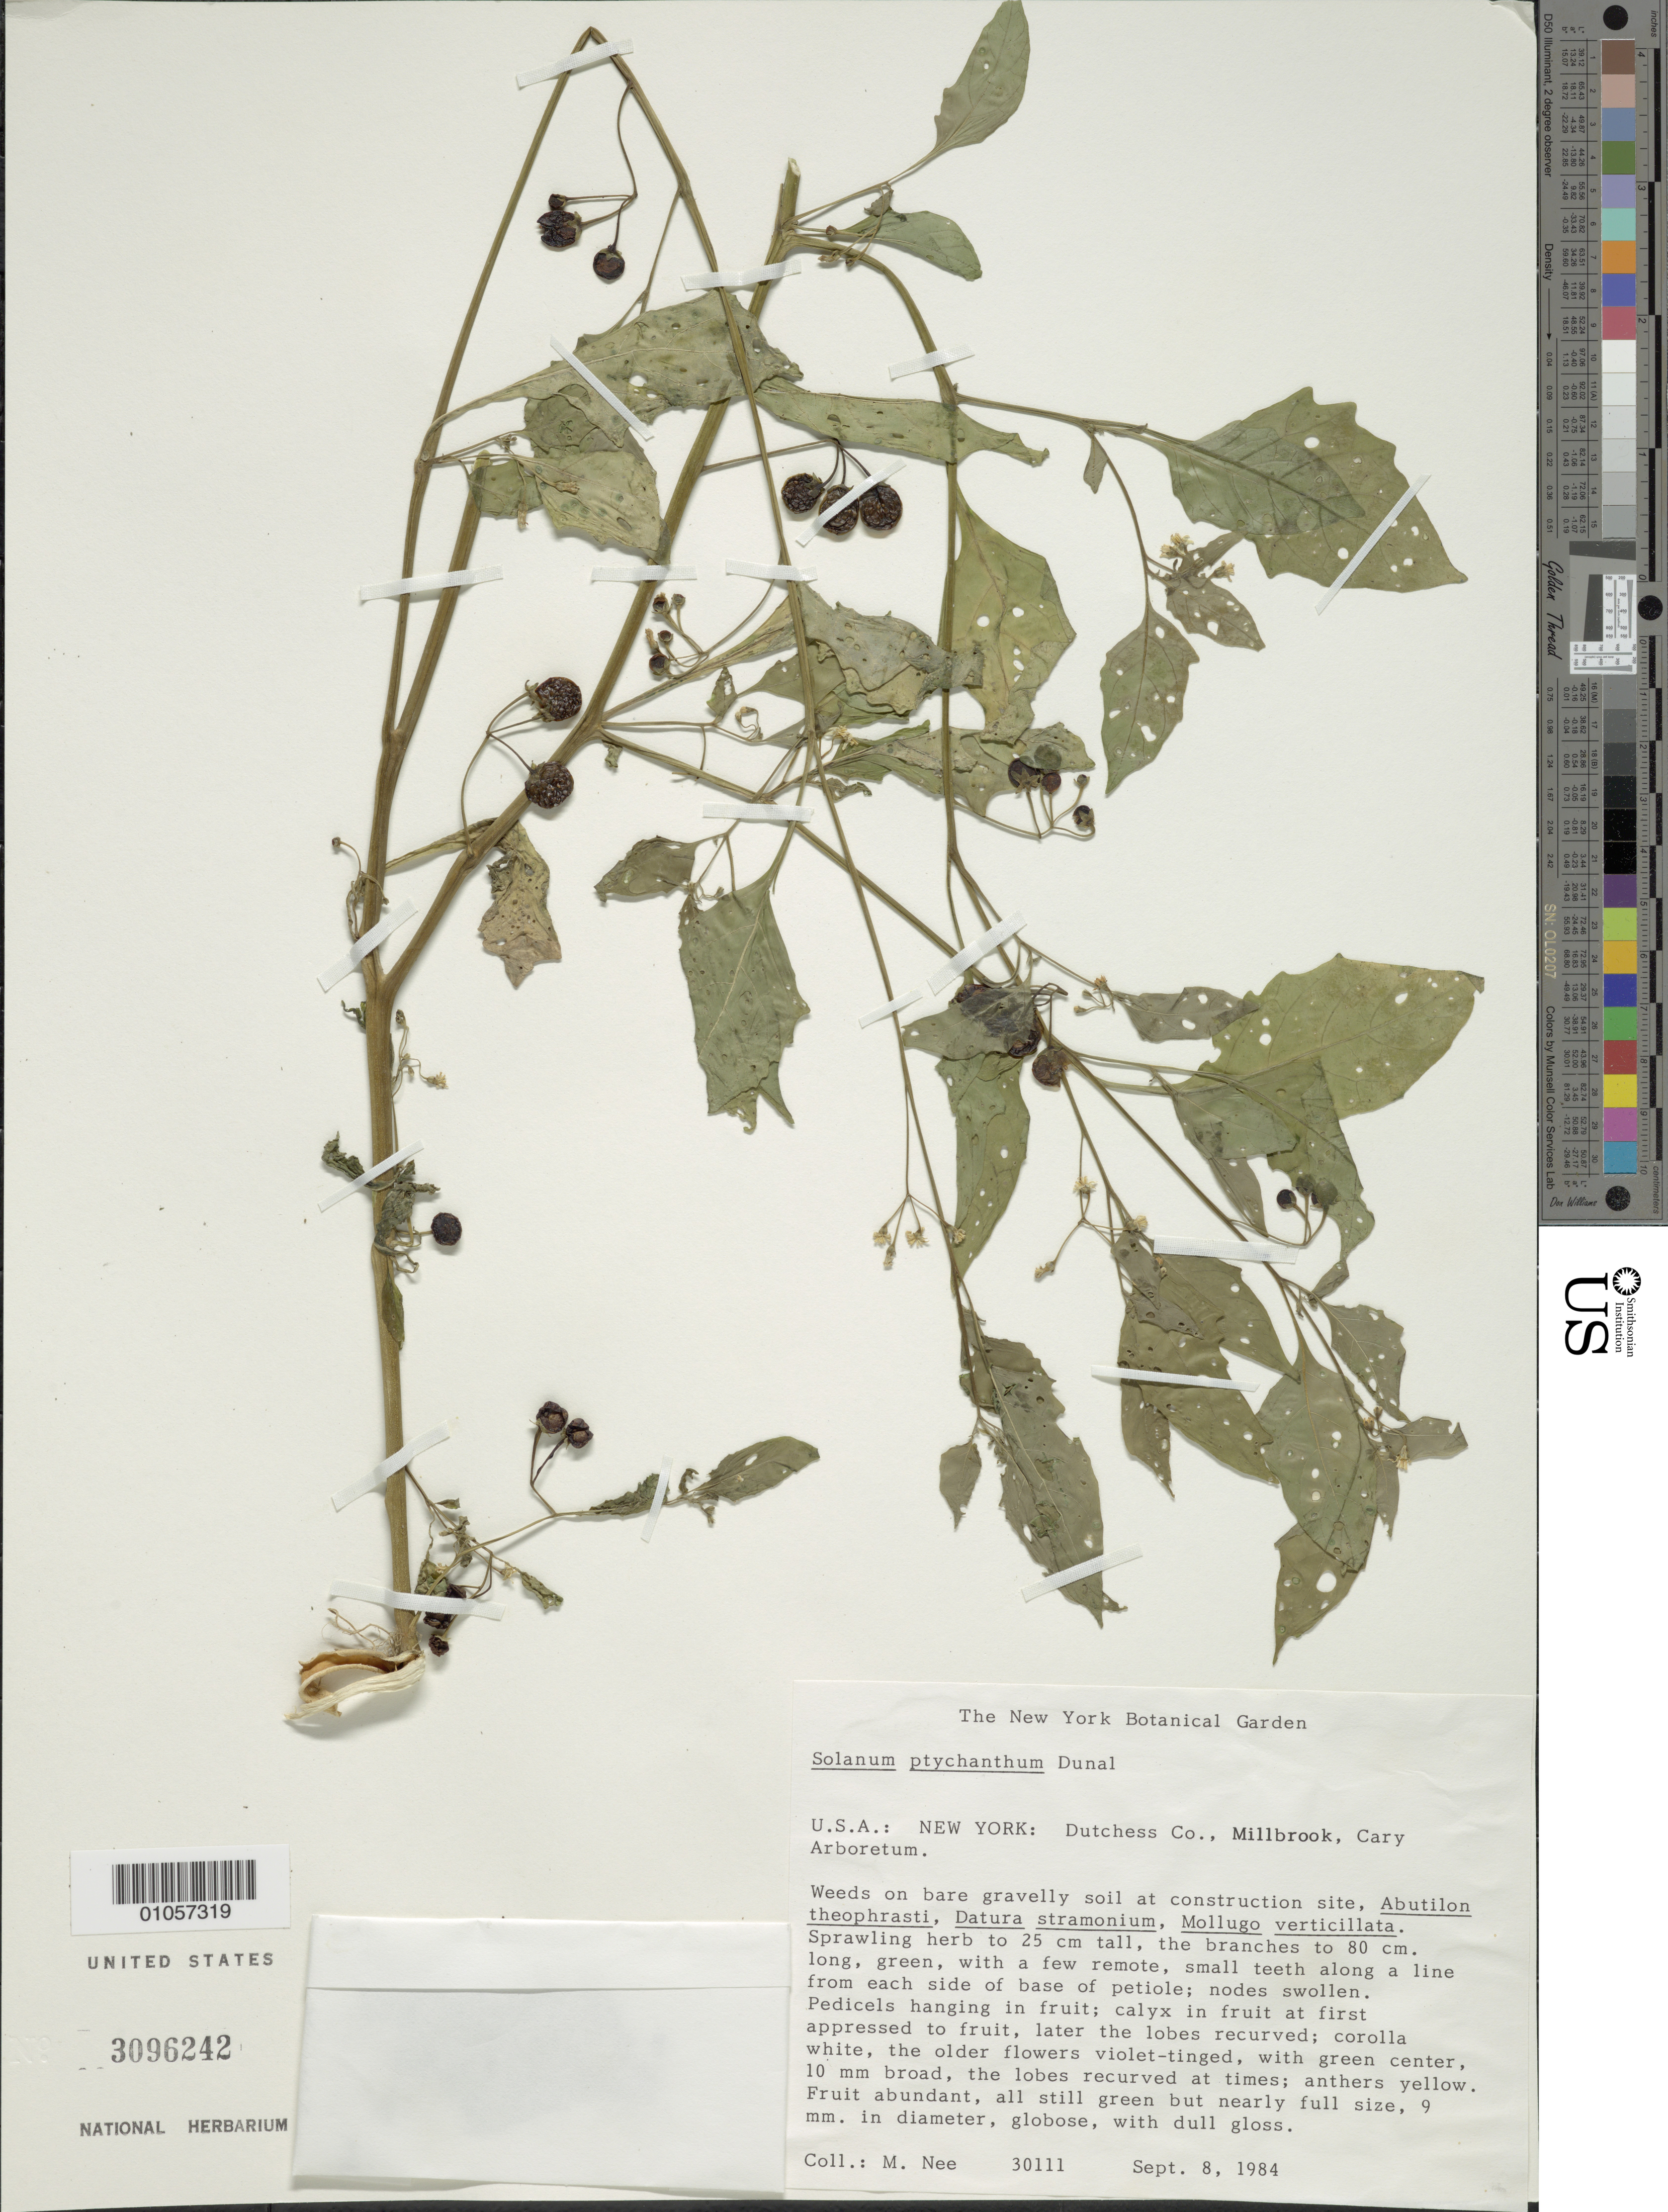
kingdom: Plantae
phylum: Tracheophyta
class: Magnoliopsida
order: Solanales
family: Solanaceae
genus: Solanum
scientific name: Solanum emulans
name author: Raf.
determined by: Knapp, S. D.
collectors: M. Nee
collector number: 30111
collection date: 1984-09-08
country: United States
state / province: New York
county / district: Dutchess County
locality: Millbrook, Cary Arboretum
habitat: Weeds on bare gravelly soil at construction site, Abutilon theophrasti, Datura stramonium, Mollugo verticillata.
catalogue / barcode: US 3096242